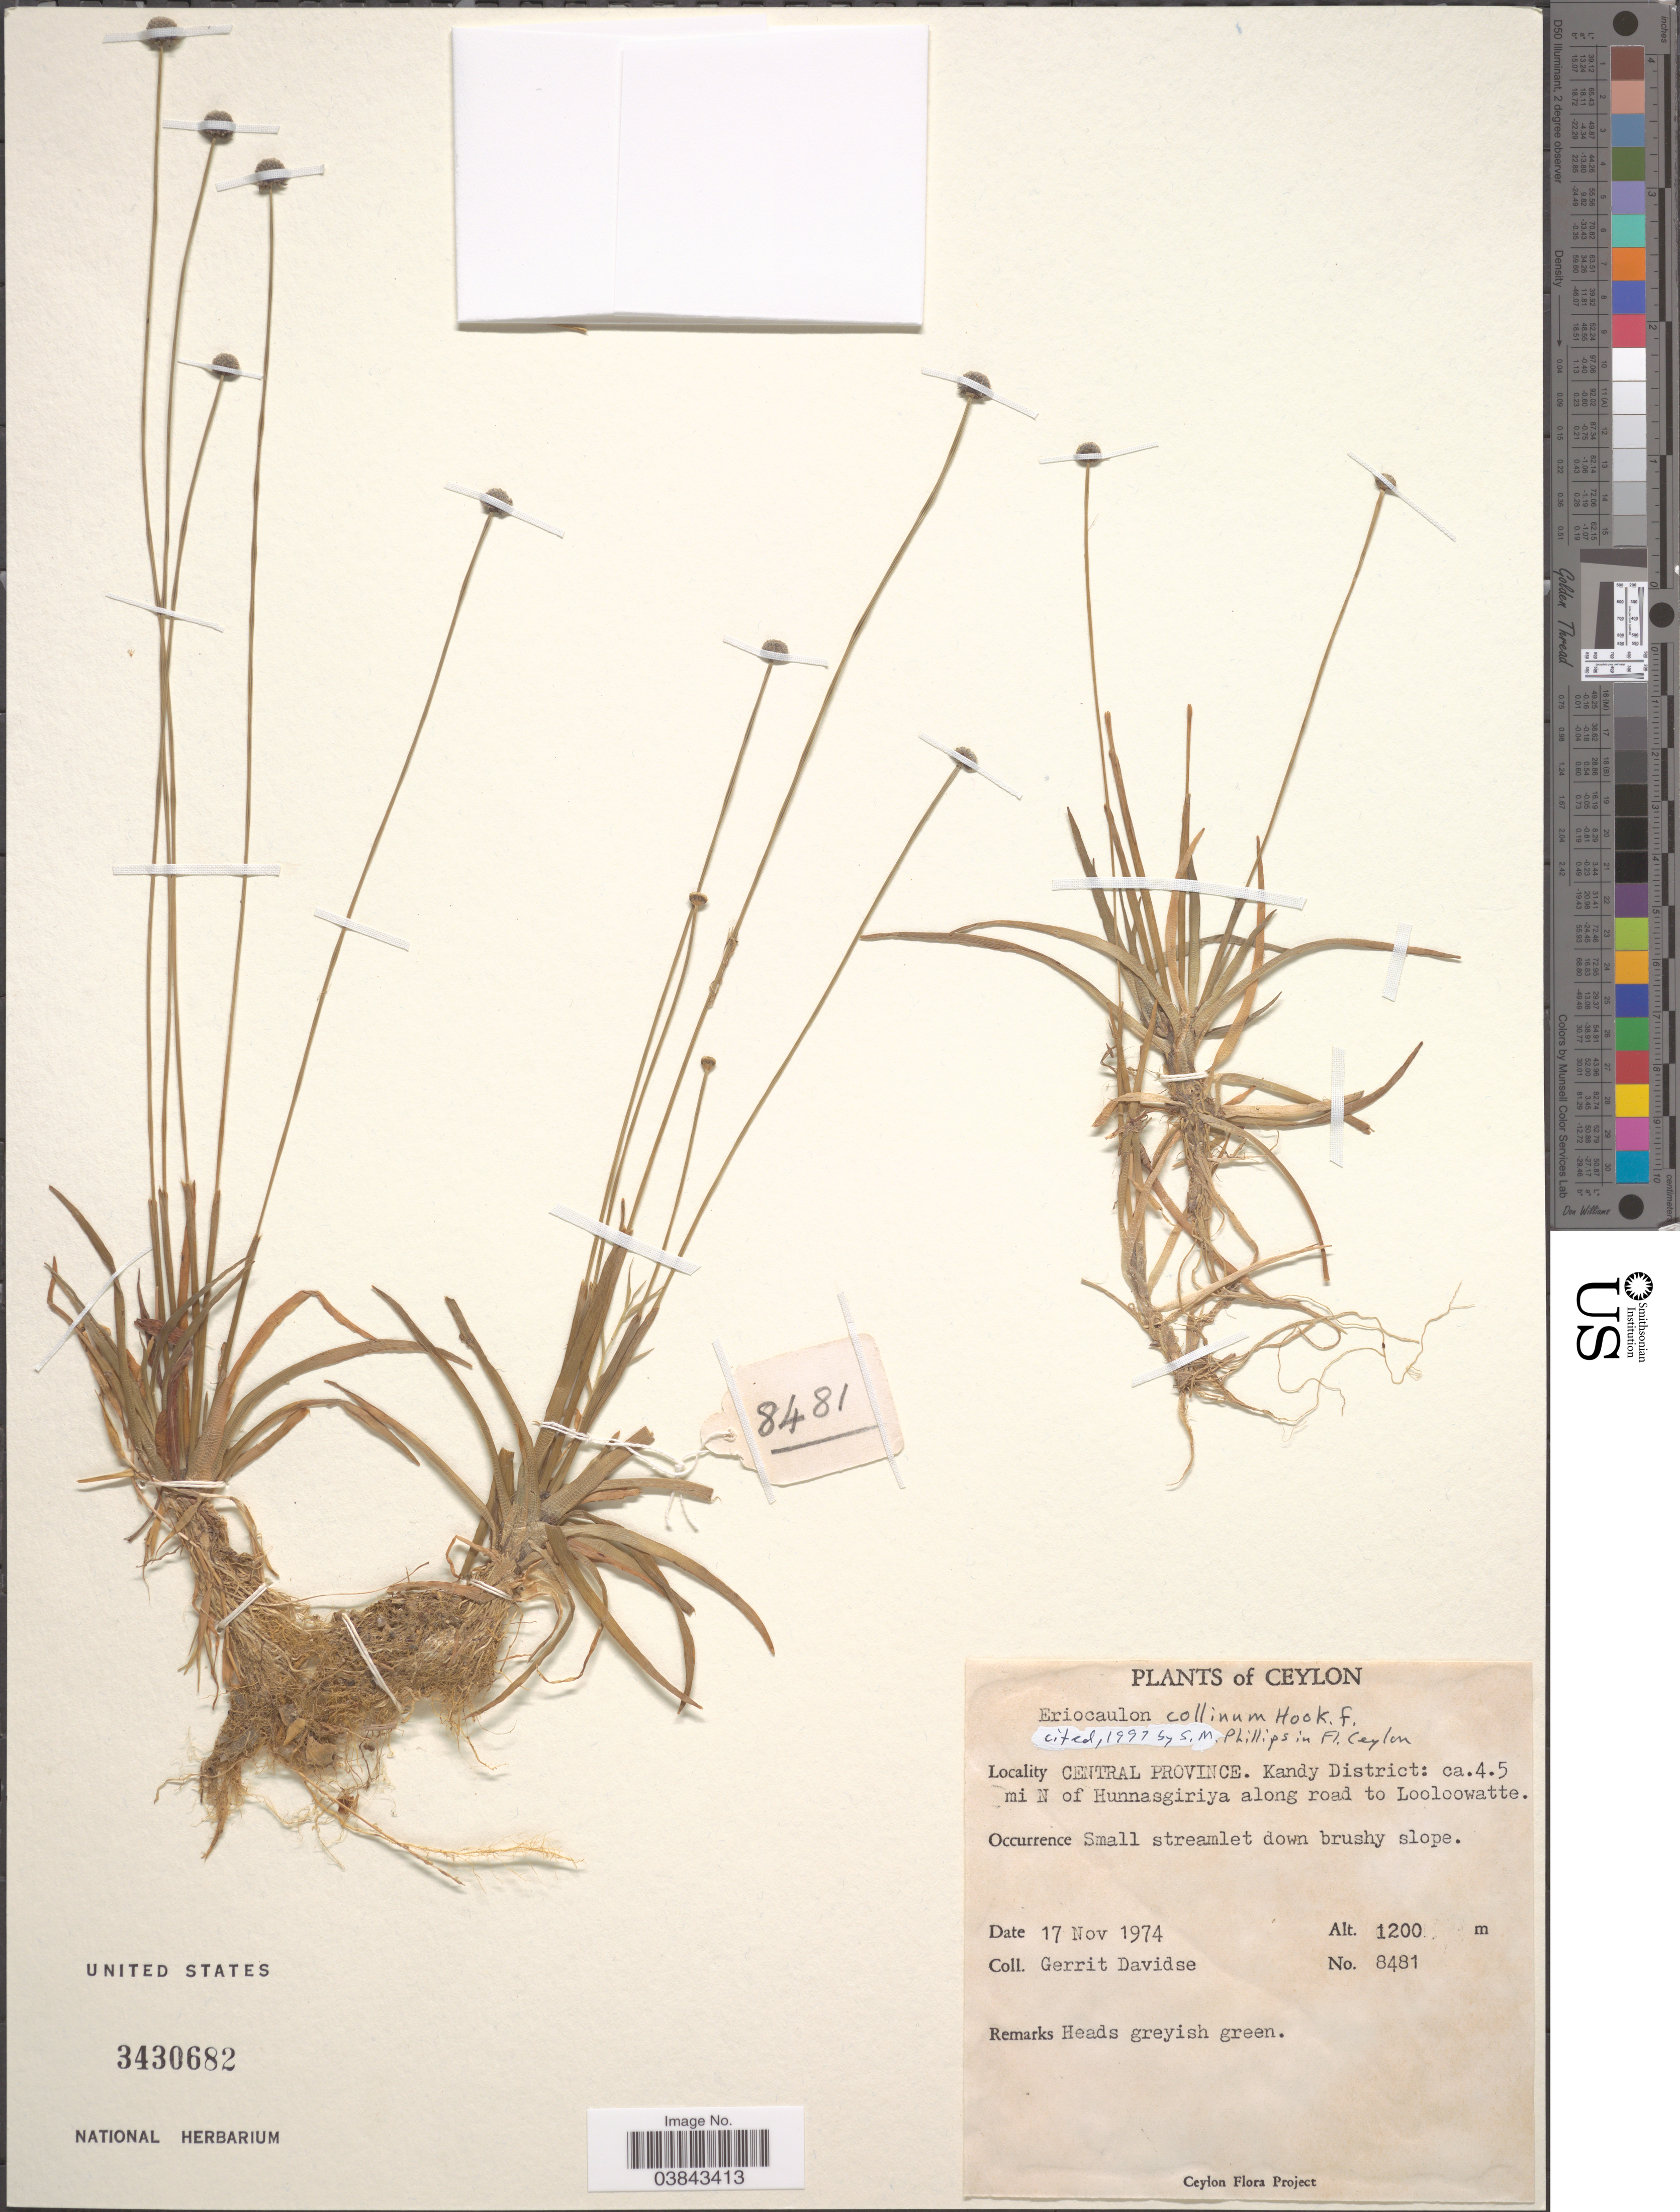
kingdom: Plantae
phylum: Tracheophyta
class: Liliopsida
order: Poales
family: Eriocaulaceae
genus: Eriocaulon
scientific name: Eriocaulon collinum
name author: Hook. f.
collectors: G. Davidse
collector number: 8481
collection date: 1974-11-17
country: Sri Lanka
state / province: Central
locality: Ceylon. Central Province. Kandy District: ca. 4.5 mi N of Hunnasgiriya along road to Looloowatte.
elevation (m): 1200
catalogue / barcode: US 3430682